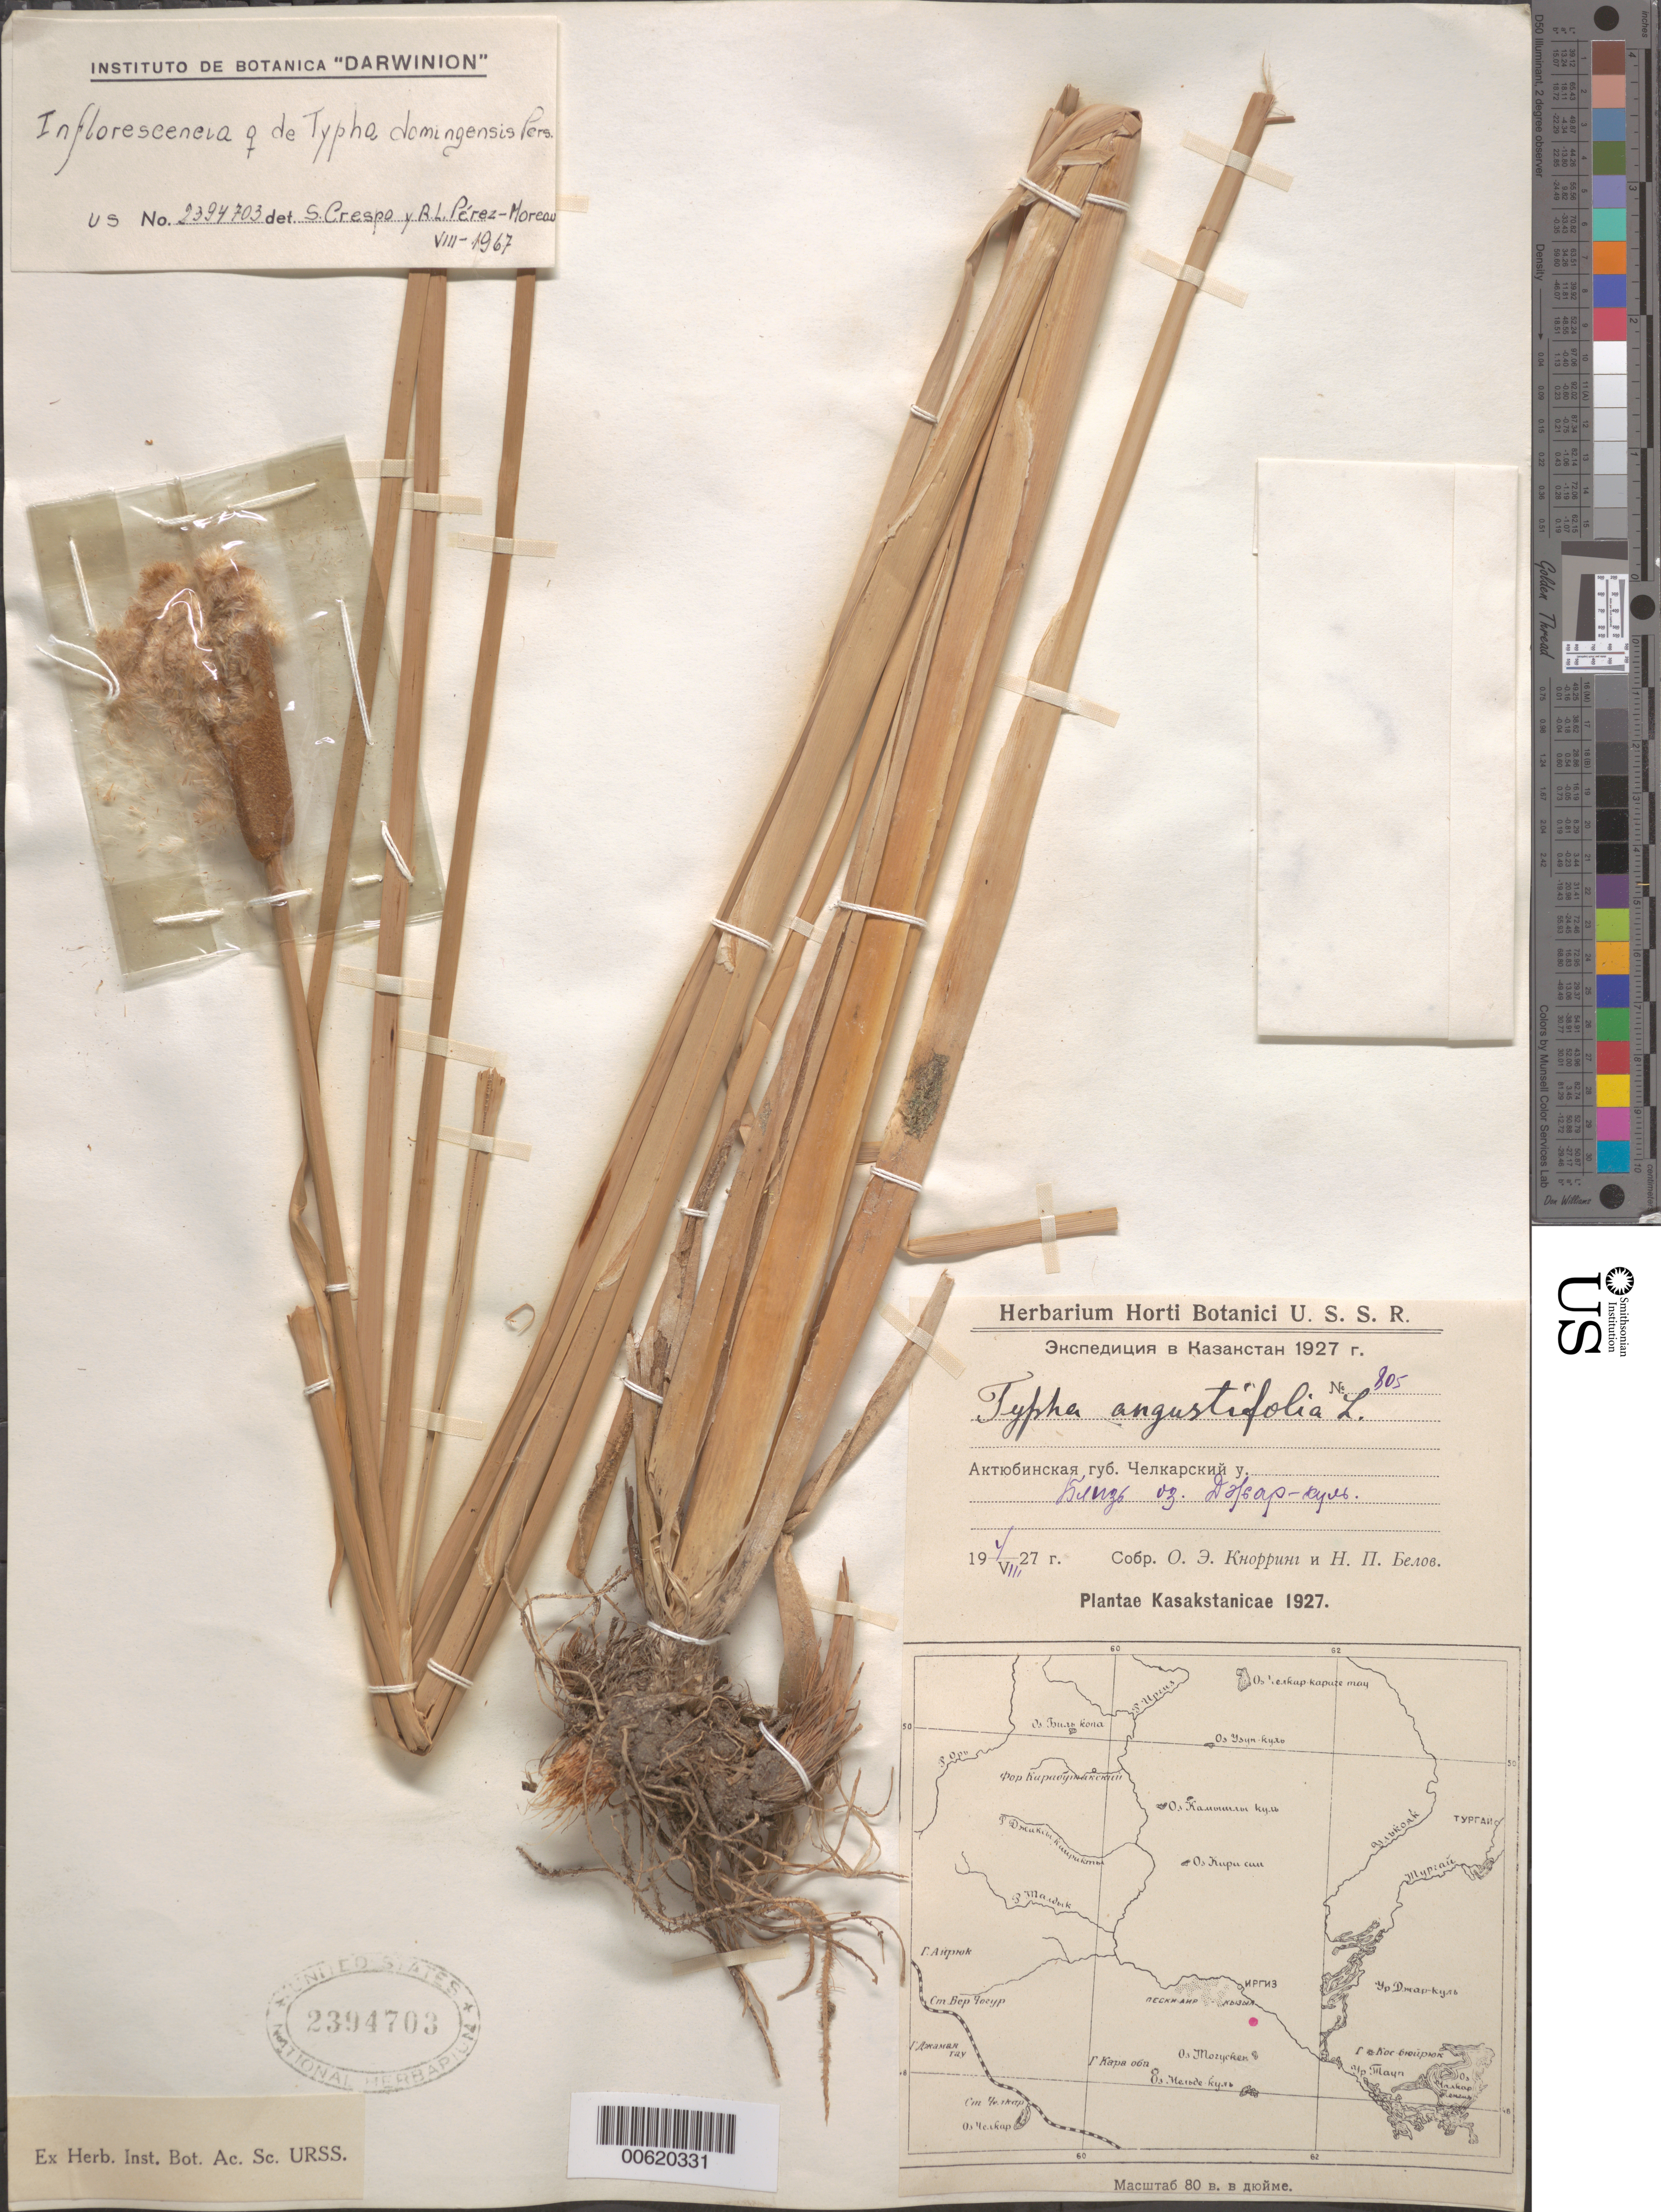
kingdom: Plantae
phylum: Tracheophyta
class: Liliopsida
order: Poales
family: Typhaceae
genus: Typha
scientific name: Typha angustifolia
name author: L.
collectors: O. Khoppuhi & H. Henob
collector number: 805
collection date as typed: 02 Aug 1927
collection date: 1927-08-02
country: Kazakhstan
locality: Kasakstan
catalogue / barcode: US 2394703